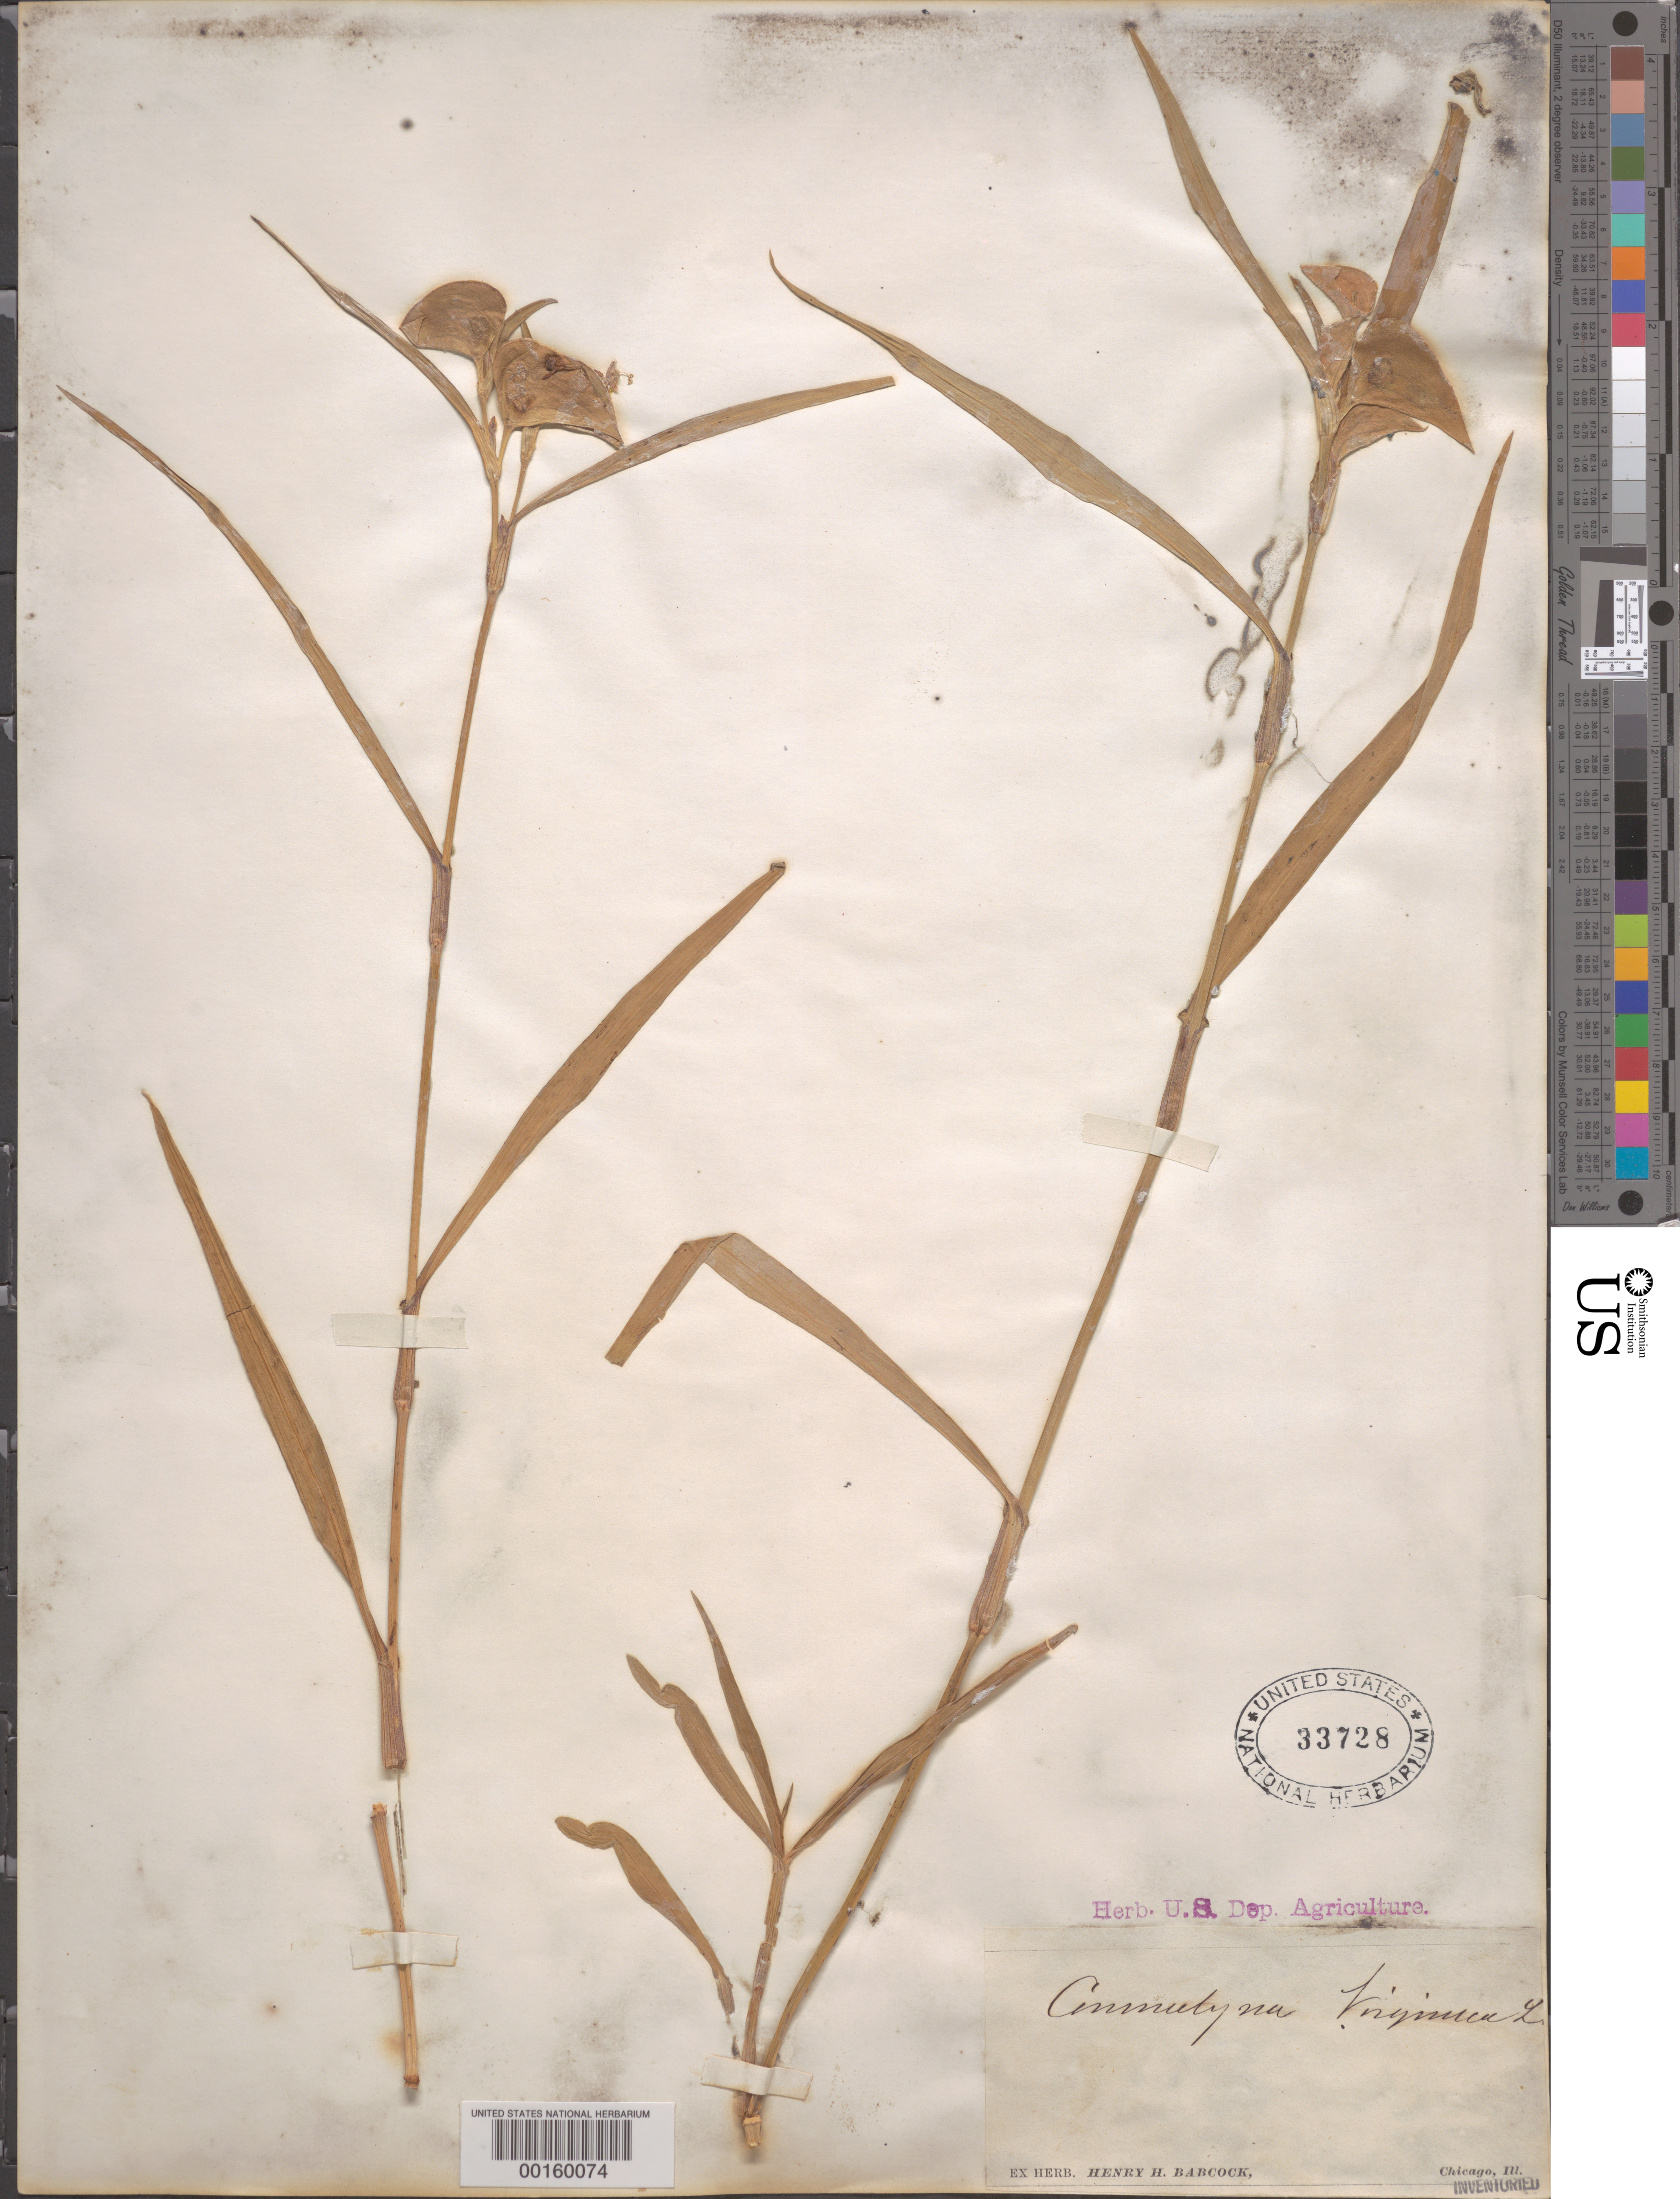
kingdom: Plantae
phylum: Tracheophyta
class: Liliopsida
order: Commelinales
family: Commelinaceae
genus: Commelina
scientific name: Commelina erecta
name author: L.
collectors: H. Babcock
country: United States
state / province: Washington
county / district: Spokane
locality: Spokane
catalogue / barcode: US 33728